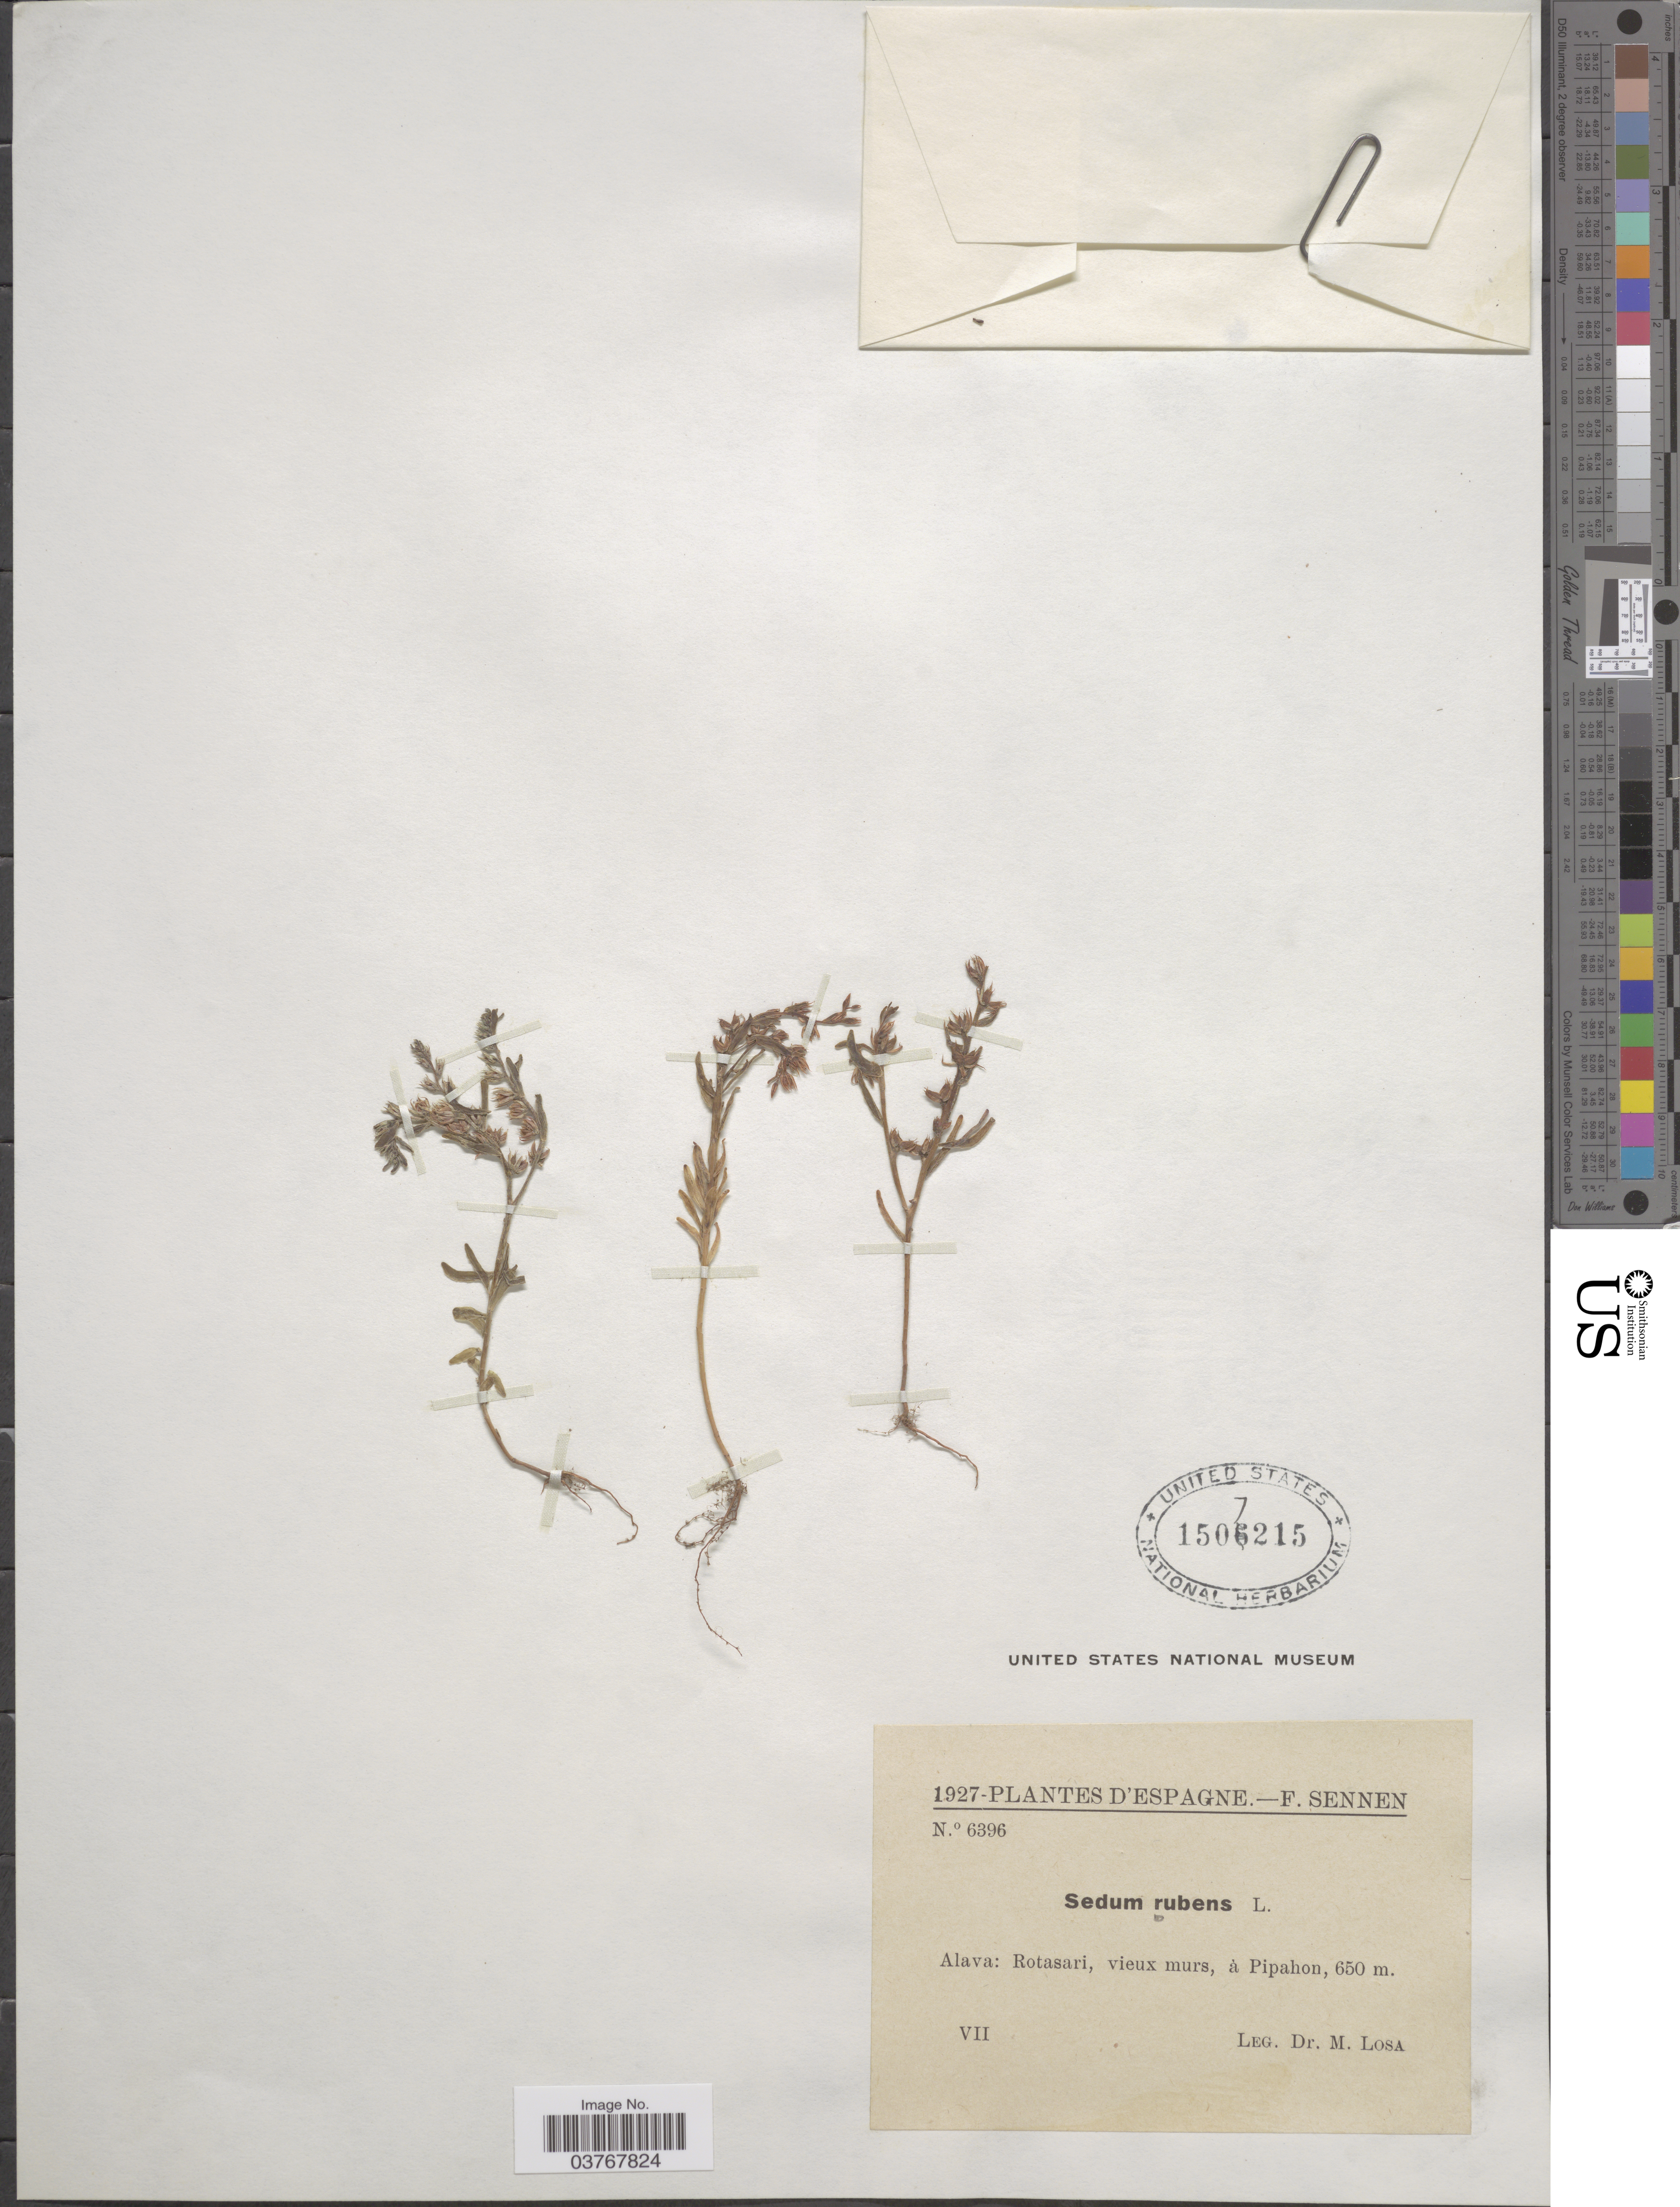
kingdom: Plantae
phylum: Tracheophyta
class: Magnoliopsida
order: Saxifragales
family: Crassulaceae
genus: Sedum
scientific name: Sedum rubens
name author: L.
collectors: Losa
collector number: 6396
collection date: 1927-07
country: Spain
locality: D'Espagne. Alava: Rotasarim vieux murs, à Pipahon.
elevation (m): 650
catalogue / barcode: US 1507215